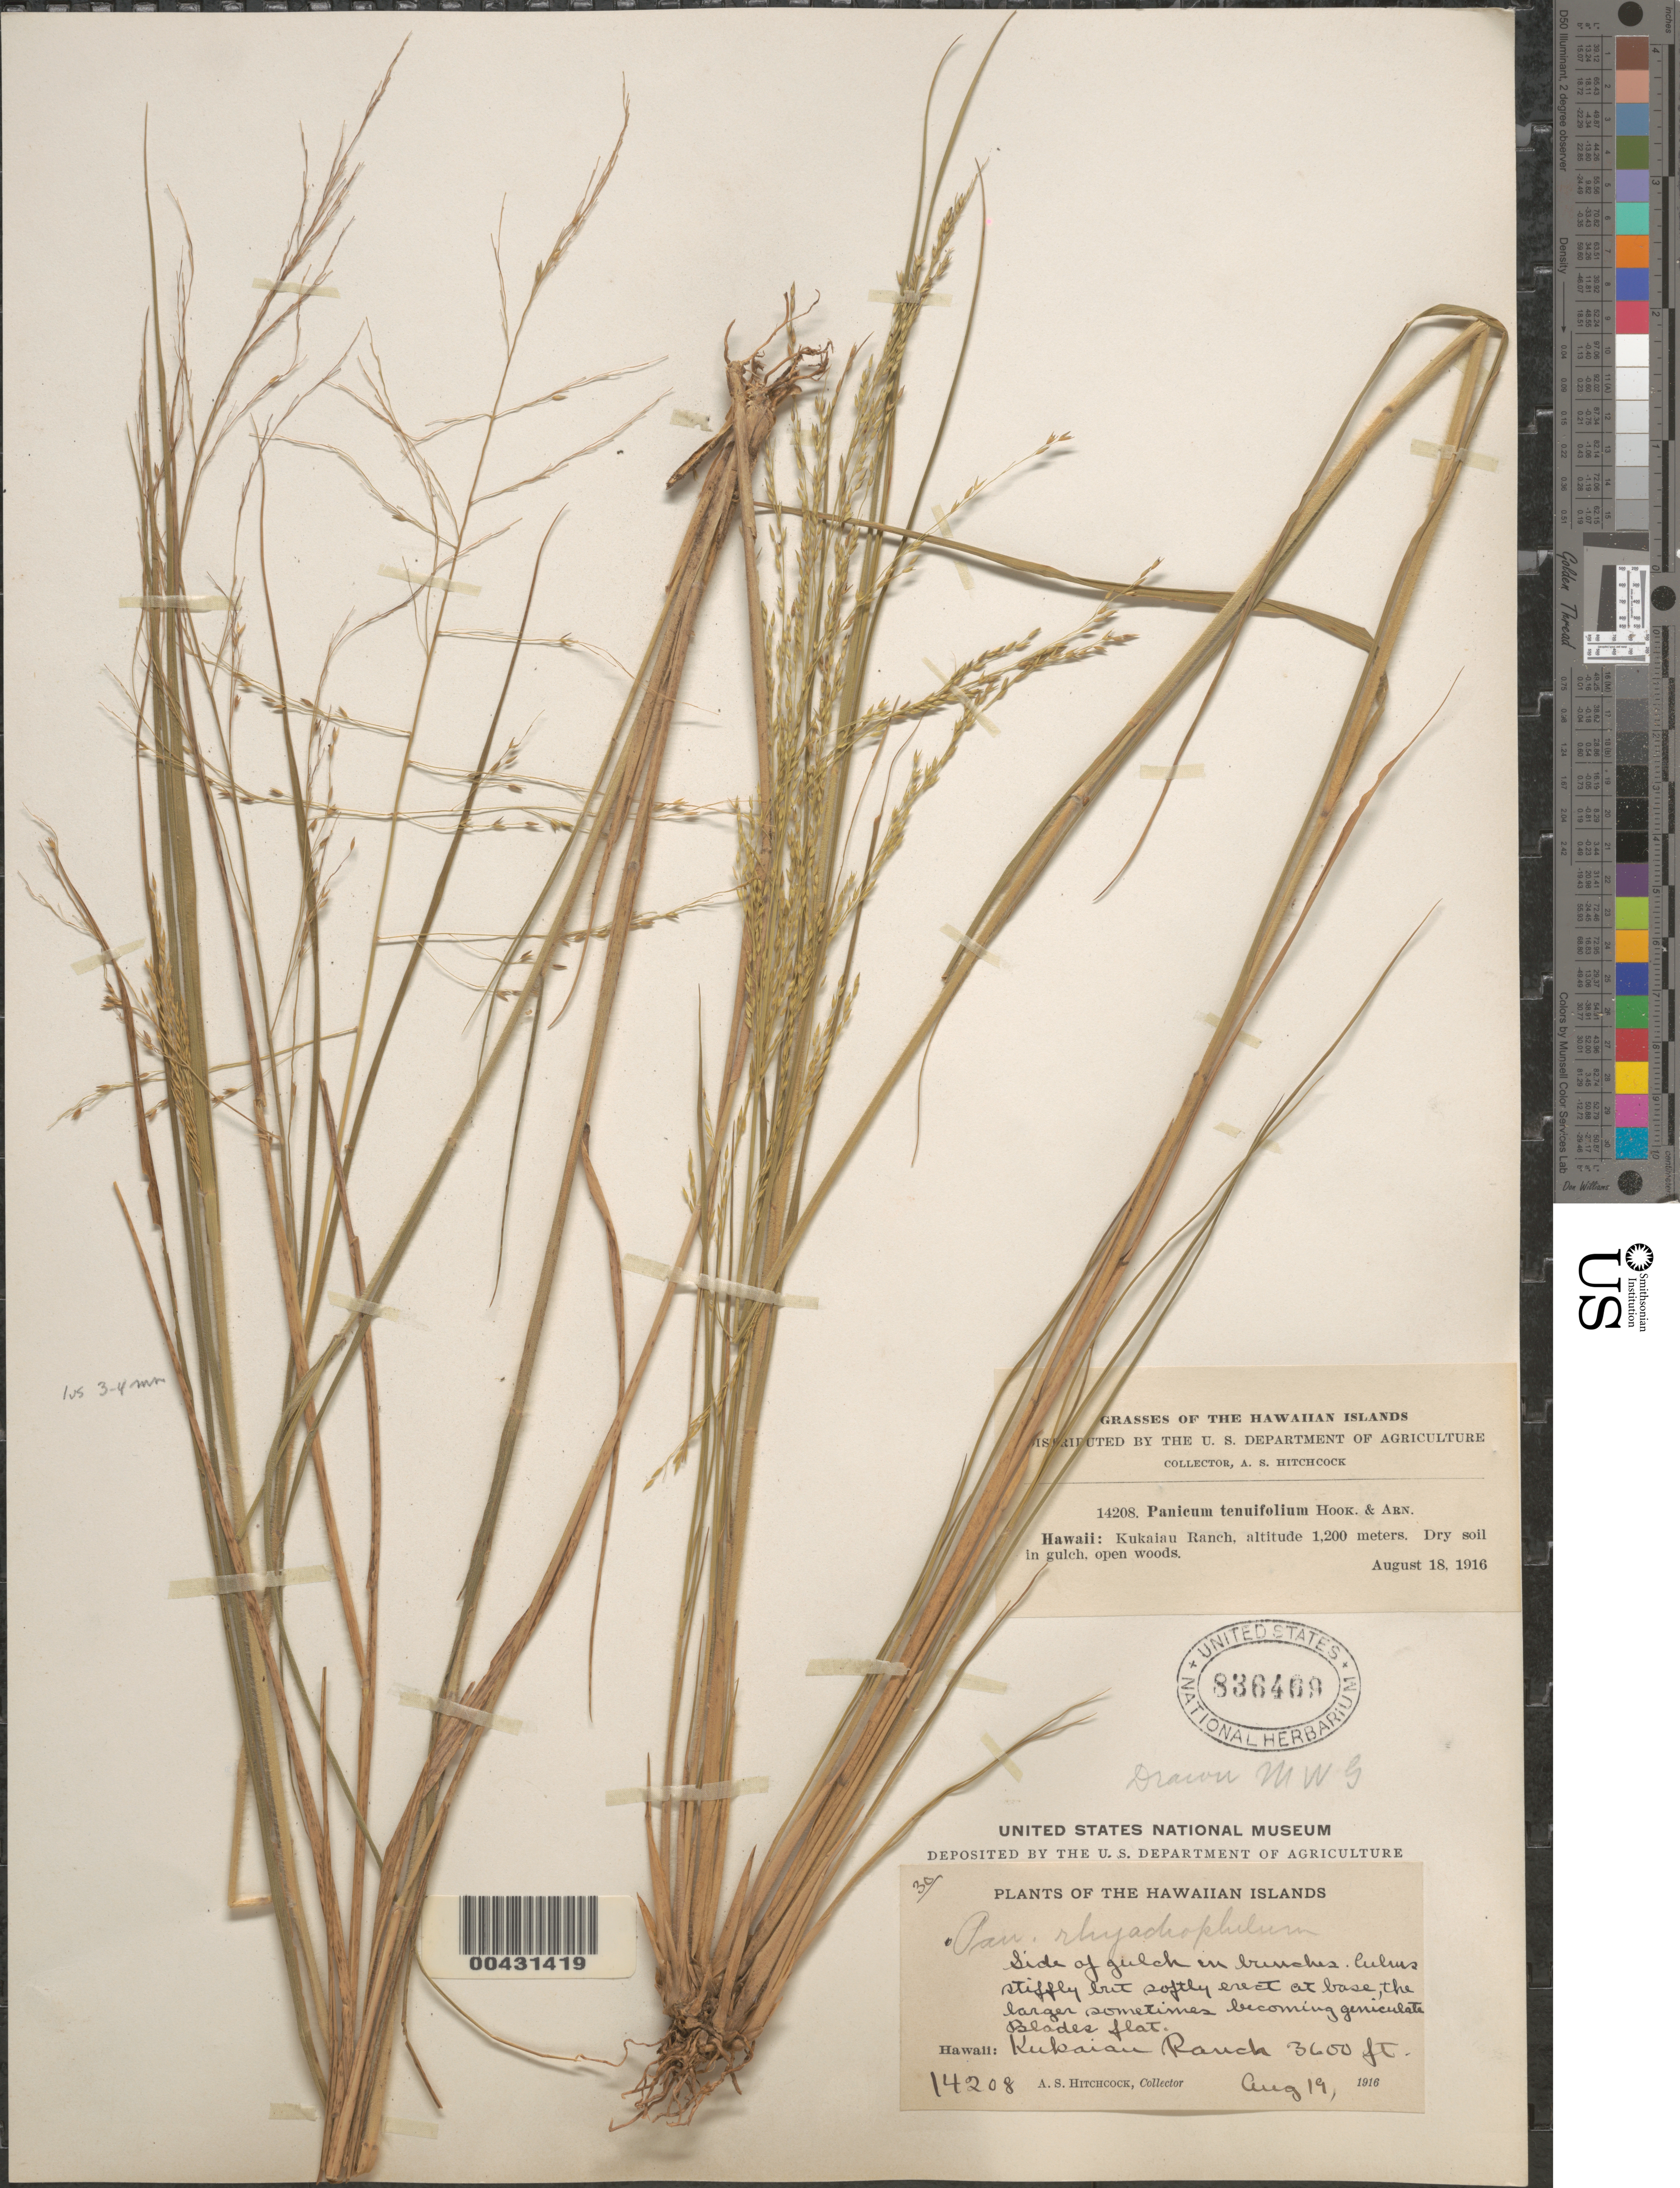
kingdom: Plantae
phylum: Tracheophyta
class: Liliopsida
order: Poales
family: Poaceae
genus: Panicum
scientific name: Panicum tenuifolium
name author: Hook. & Arn.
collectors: A. S. Hitchcock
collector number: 14208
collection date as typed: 19 Aug 1916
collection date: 1916-08-19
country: United States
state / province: Hawaii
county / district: Hawaii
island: Hawaii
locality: Kukaiau Ranch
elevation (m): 1097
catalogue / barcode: US 836469